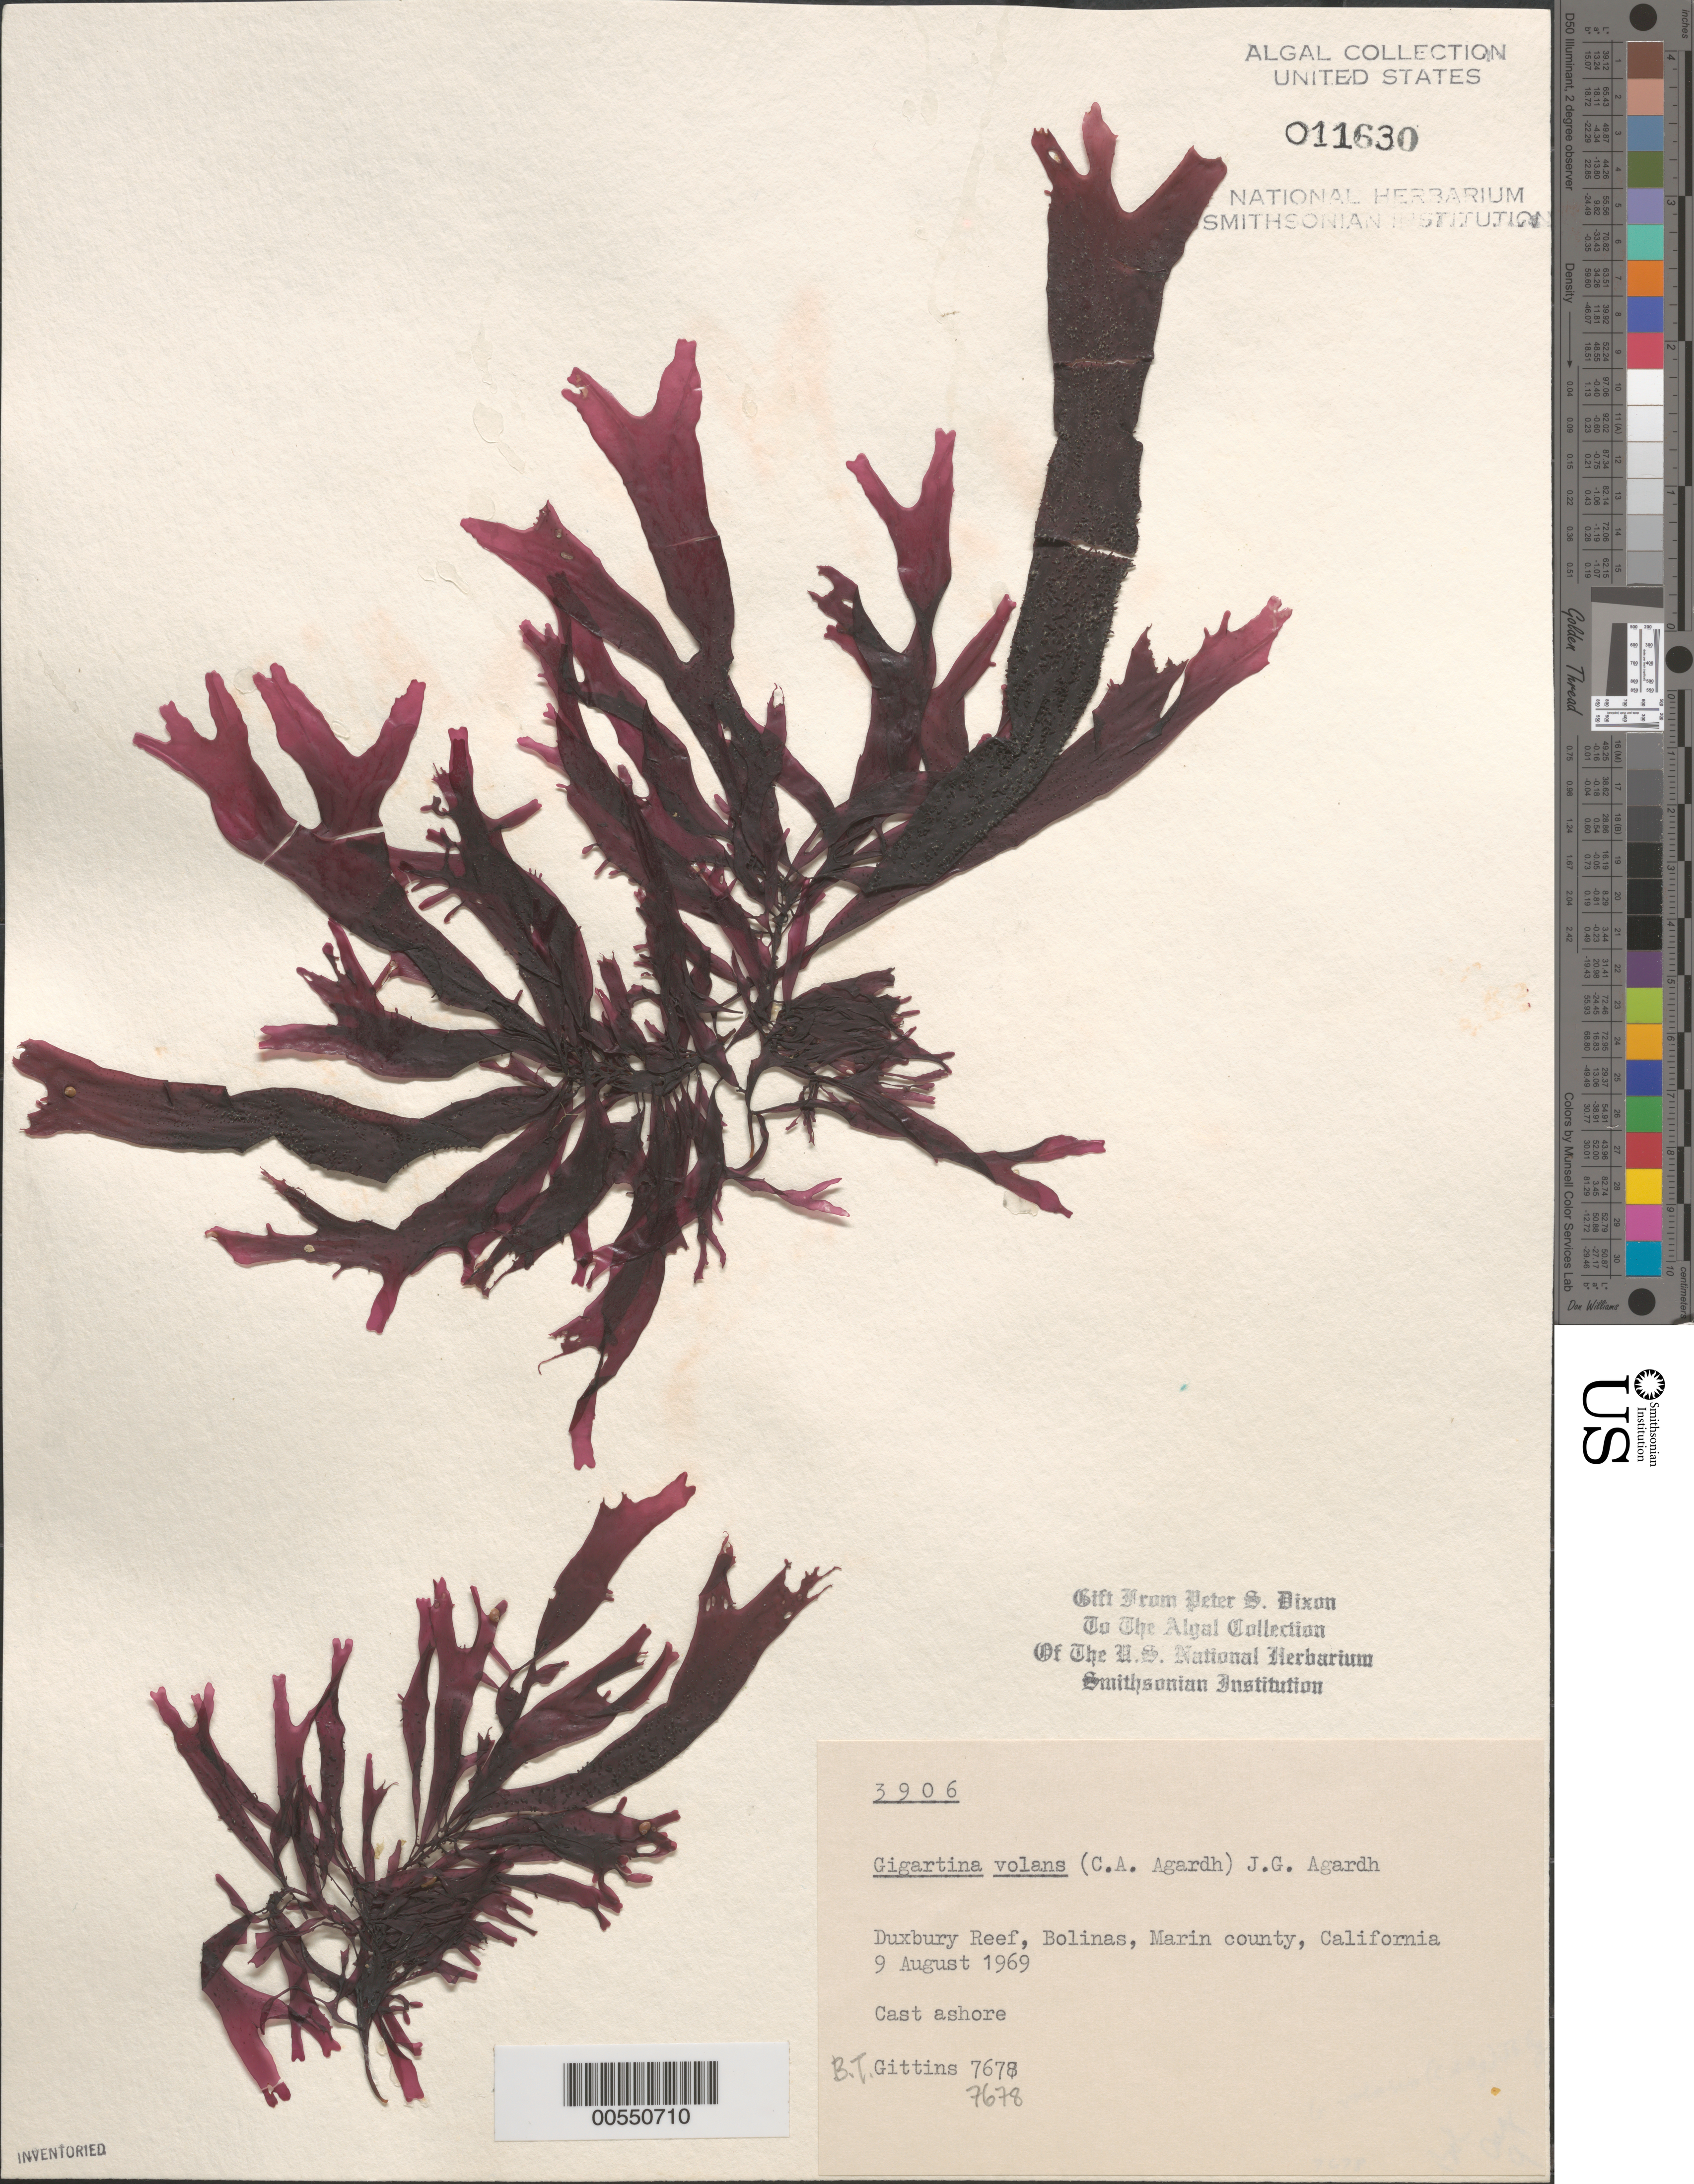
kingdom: Plantae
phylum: Rhodophyta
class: Florideophyceae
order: Gigartinales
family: Gigartinaceae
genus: Mazzaella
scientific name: Mazzaella volans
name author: (C. Agardh) Fredericq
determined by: Algae name updating Project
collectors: B. Gittins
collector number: BTG 7678 & PSD 3906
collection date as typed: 09 Aug 1969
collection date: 1969-08-09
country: United States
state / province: California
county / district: Marin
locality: Duxbury Reef, Bolinas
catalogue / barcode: US 11630